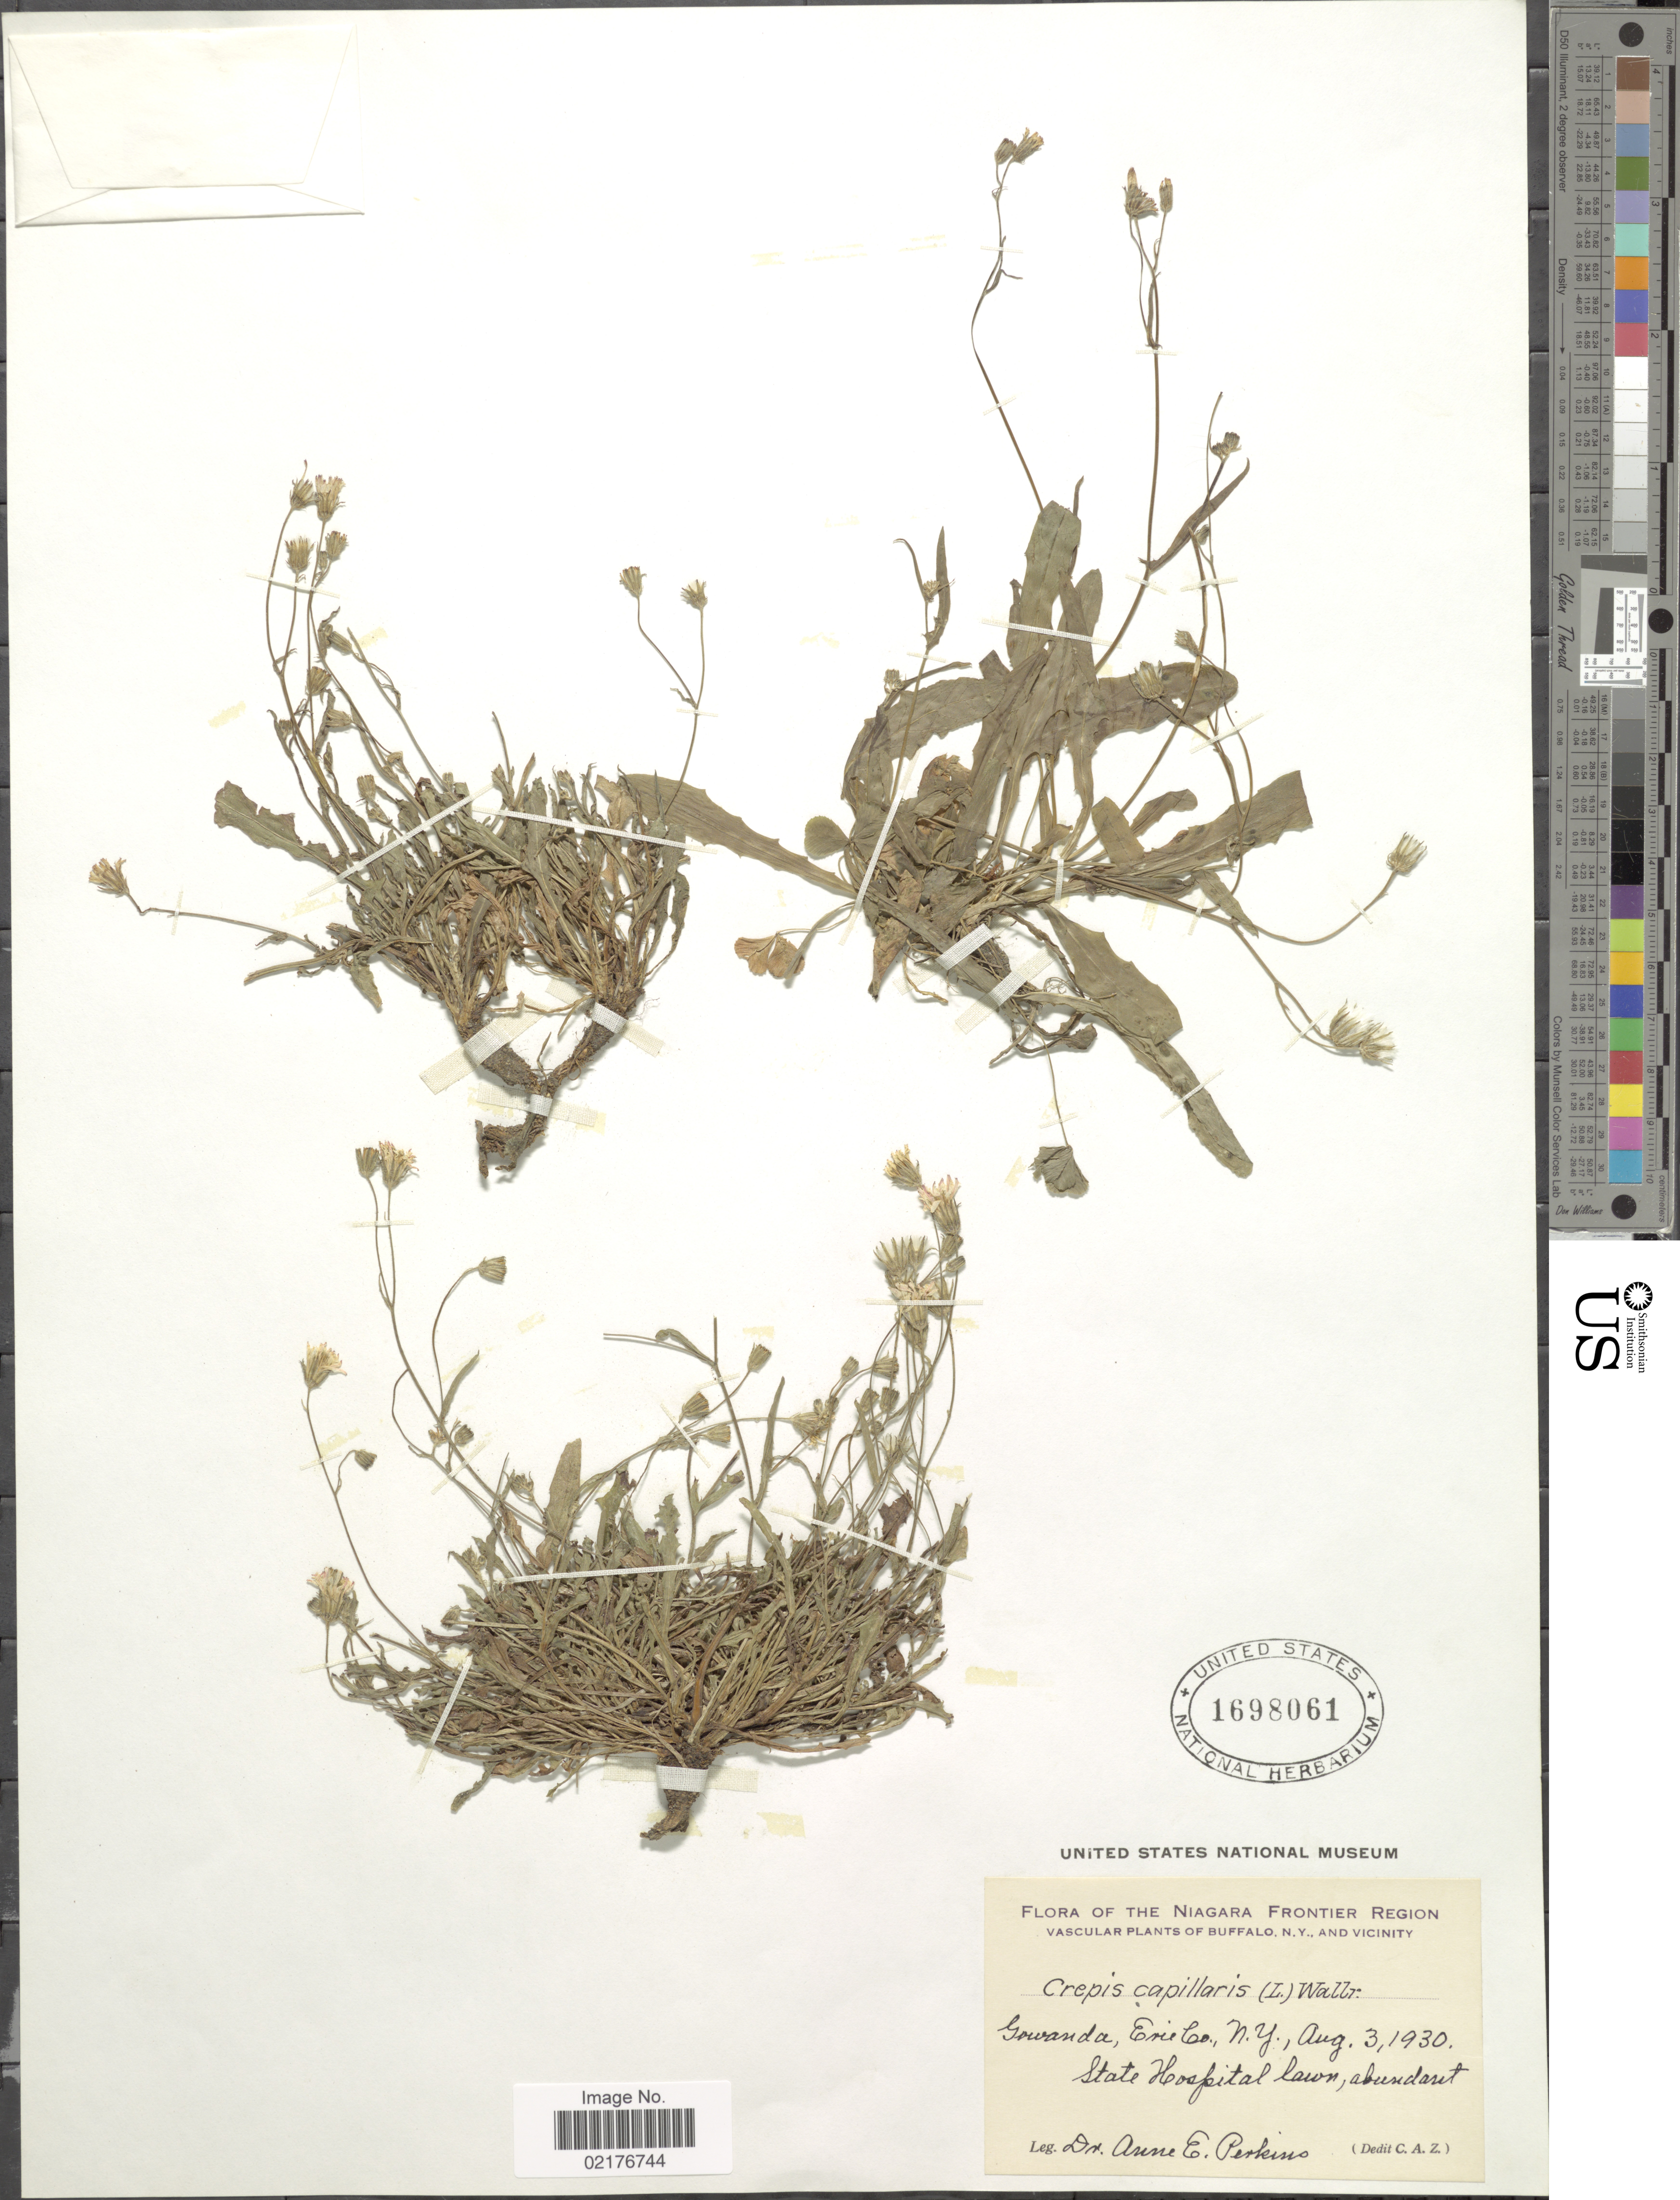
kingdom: Plantae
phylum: Tracheophyta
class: Magnoliopsida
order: Asterales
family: Asteraceae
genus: Crepis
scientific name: Crepis capillaris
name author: (L.) Wallr.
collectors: A. E. Perkins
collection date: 1930-08-03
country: United States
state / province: New York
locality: The Niagara Frontier Region, Gowanda, Erie Co., N.Y., State Hospital Lawn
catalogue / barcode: US 1698061